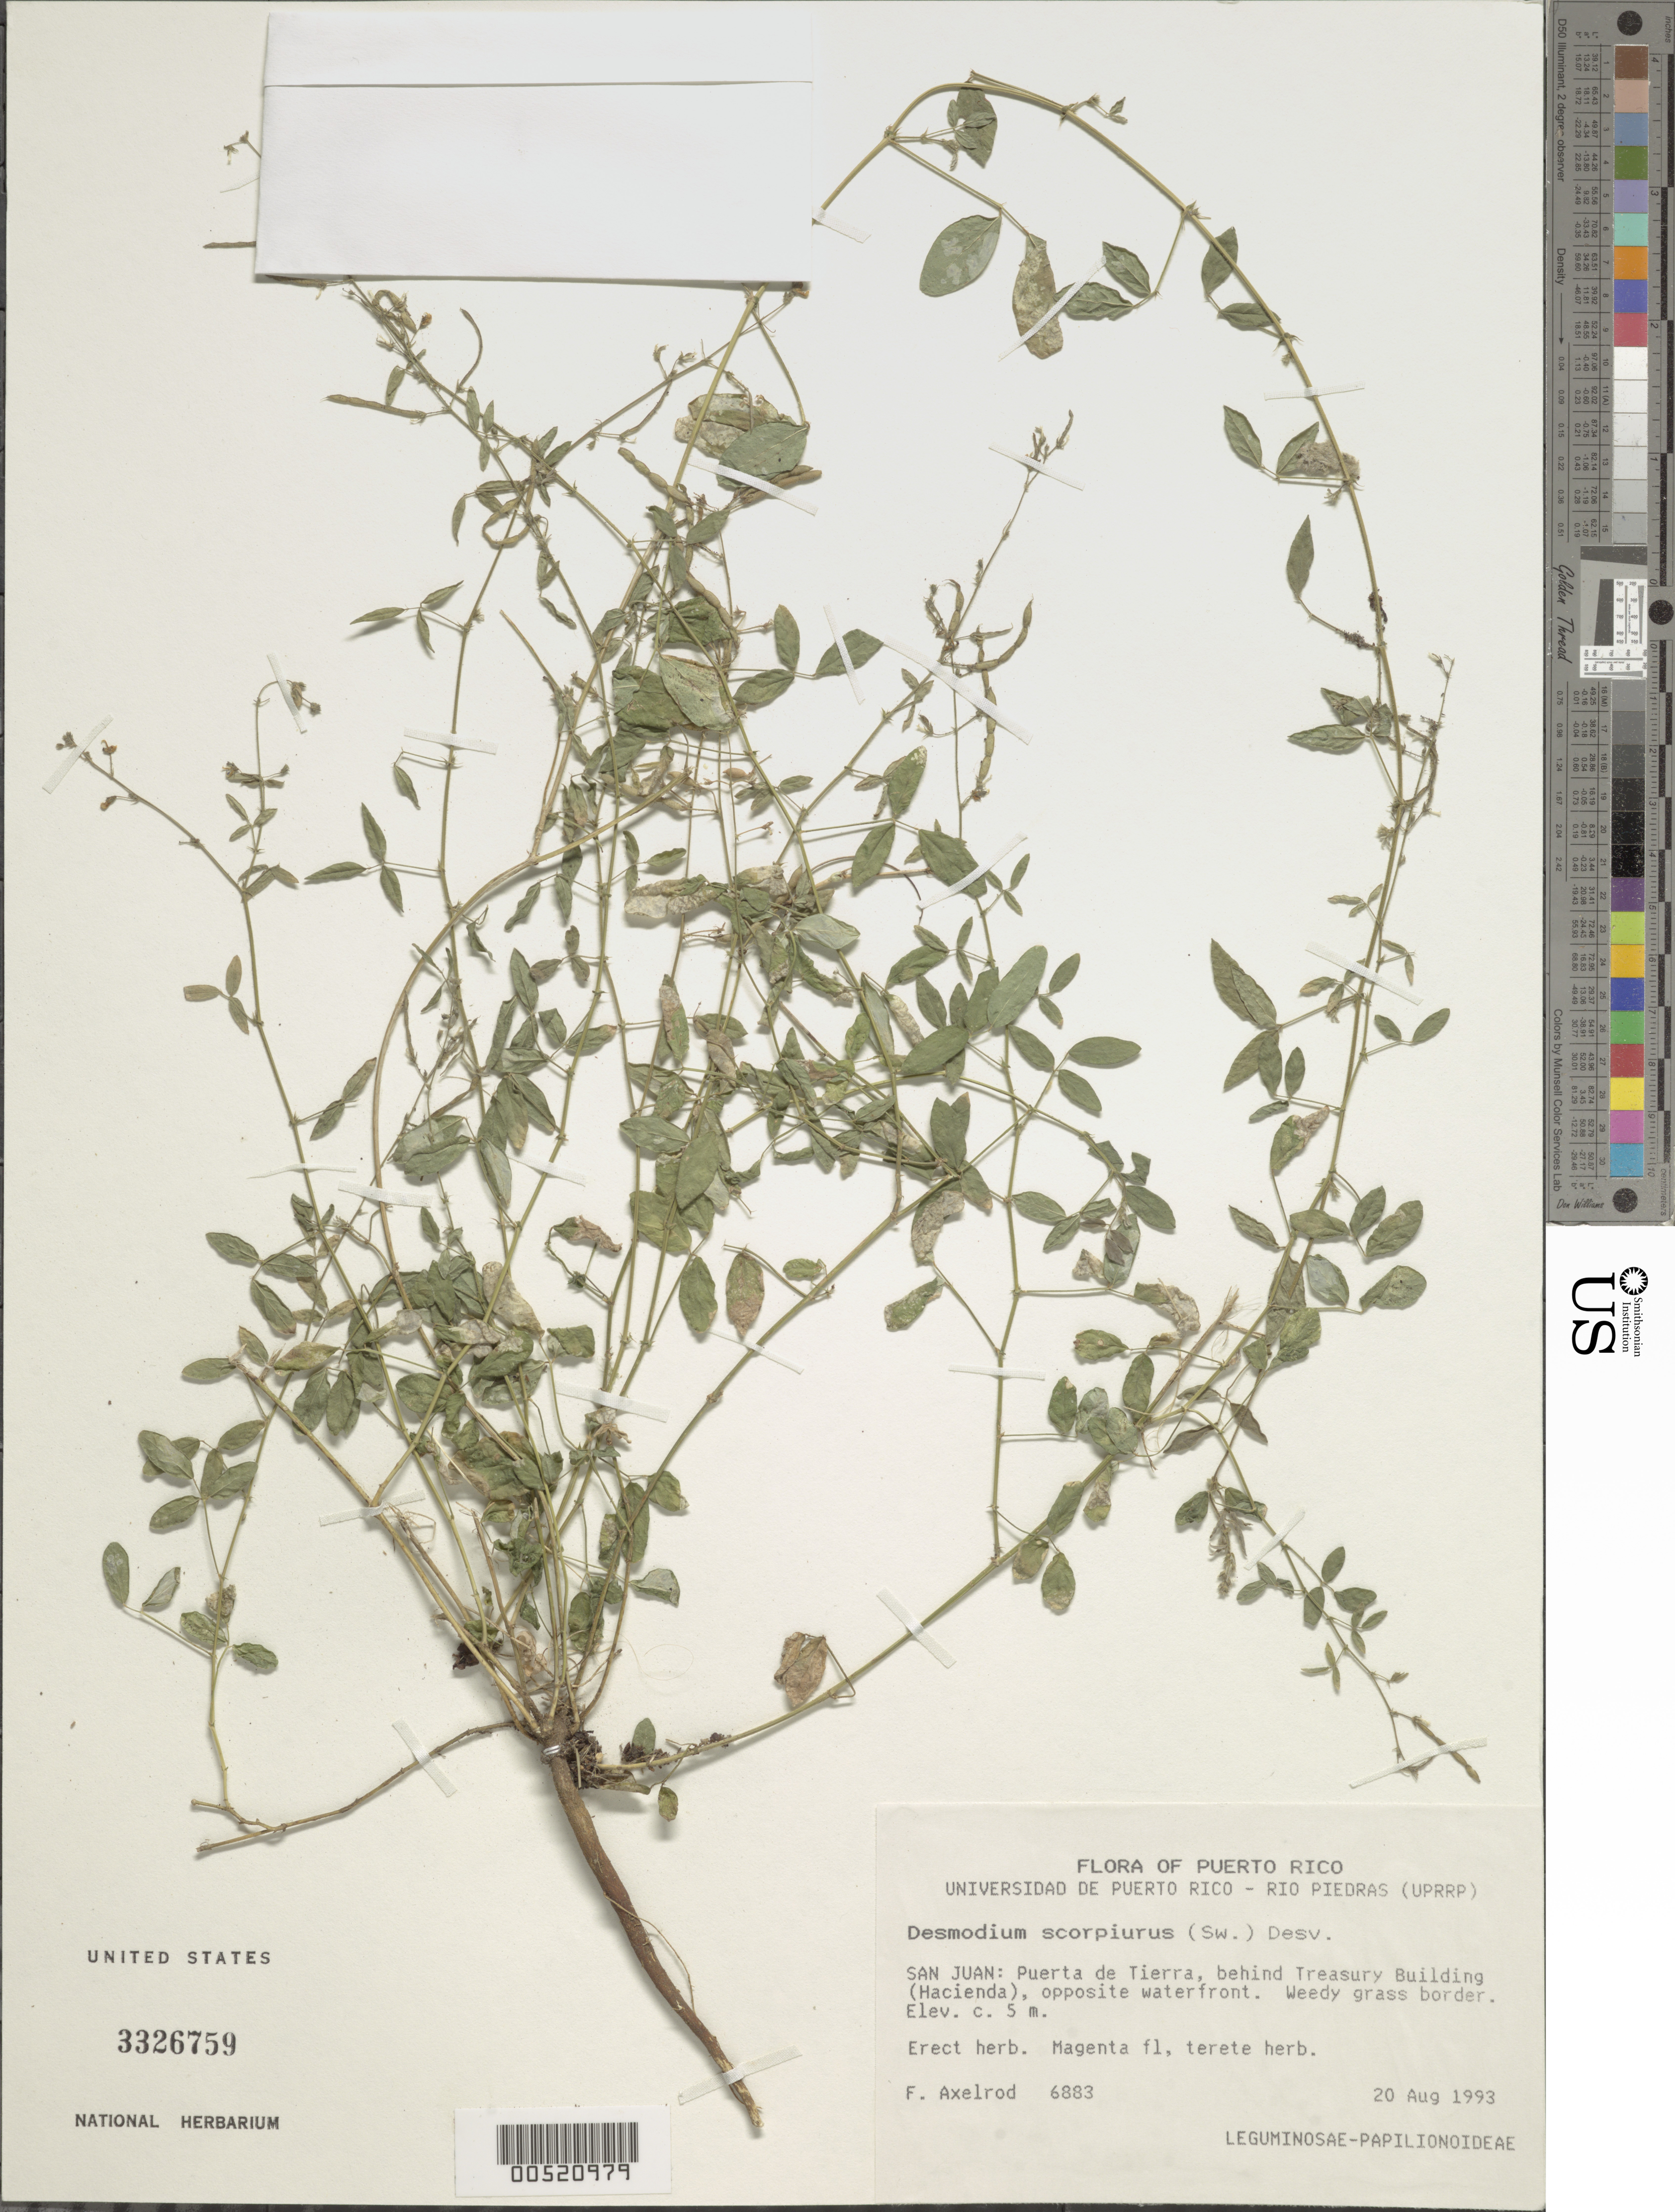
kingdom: Plantae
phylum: Tracheophyta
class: Magnoliopsida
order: Fabales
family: Fabaceae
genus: Desmodium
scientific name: Desmodium scorpiurus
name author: (Sw.) Desv. ex DC.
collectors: F. S. Axelrod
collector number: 6883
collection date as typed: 20 Aug 1993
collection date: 1993-08-20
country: Puerto Rico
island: Greater Antilles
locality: San Juan: Puerta de Tierra, behind Treasury Buildiing (Hacienda), opposite waterfront.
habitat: Weedy grass border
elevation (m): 5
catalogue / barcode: US 3326759